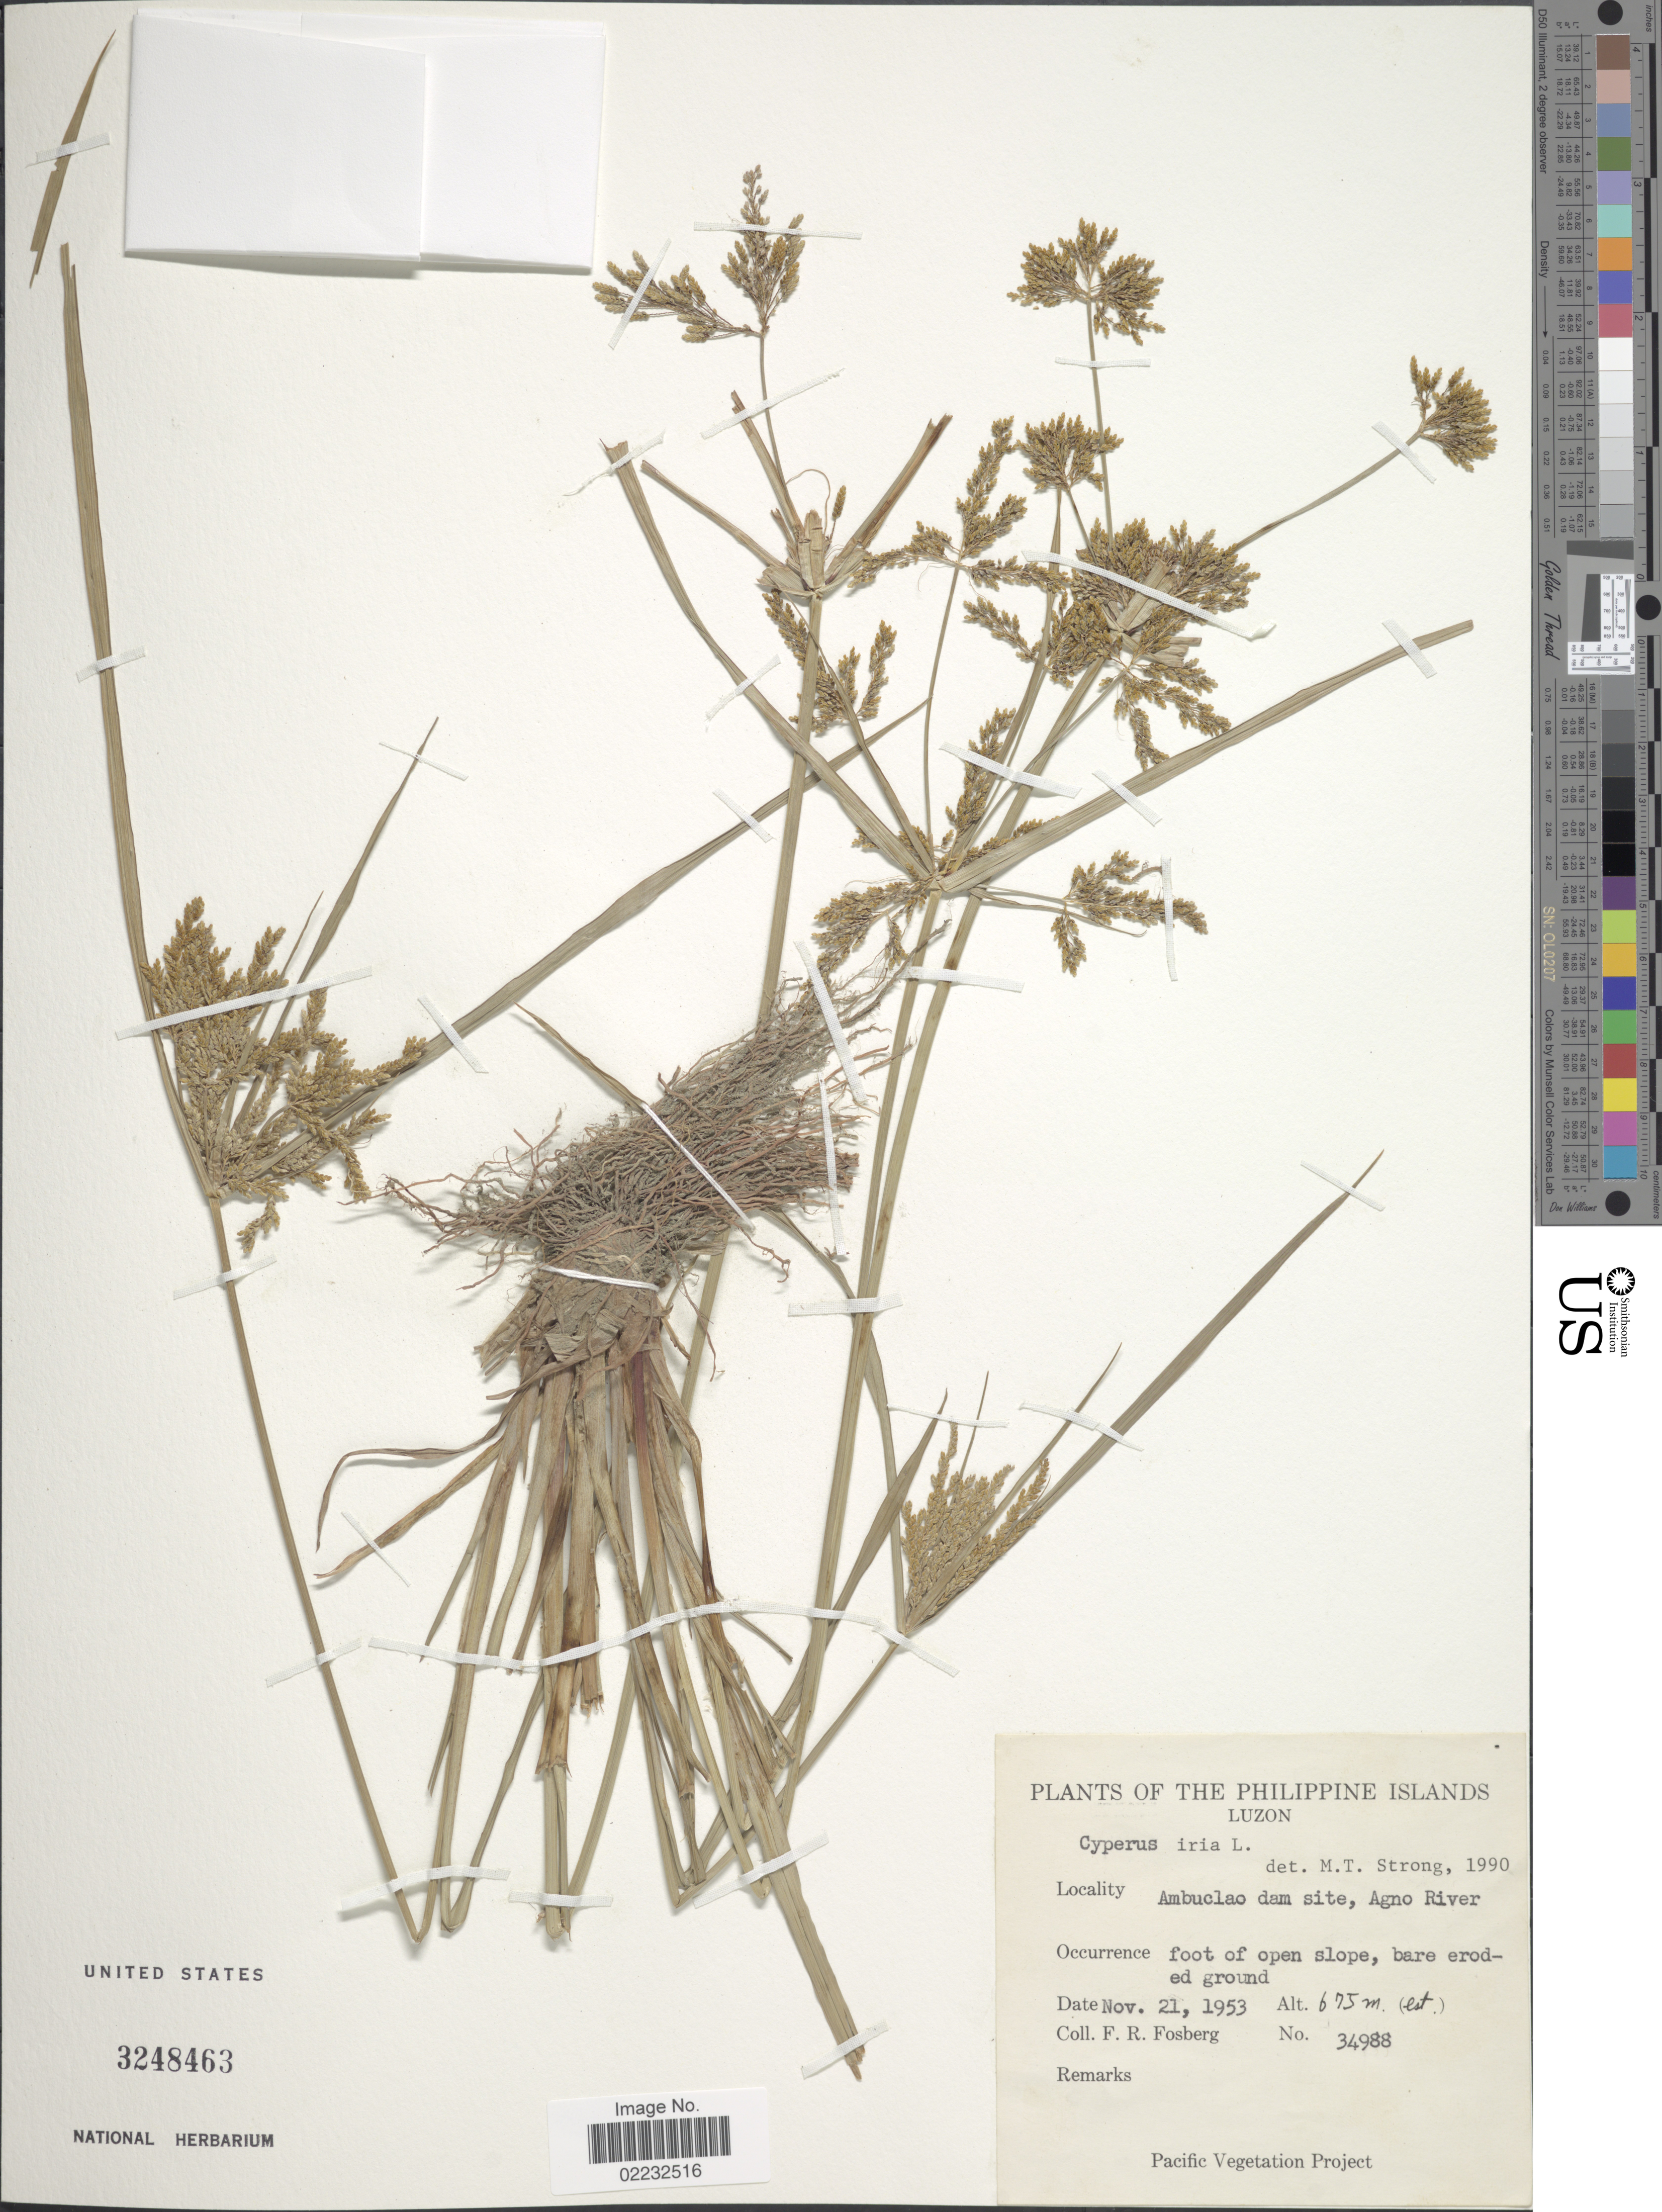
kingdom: Plantae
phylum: Tracheophyta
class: Liliopsida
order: Poales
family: Cyperaceae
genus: Cyperus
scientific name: Cyperus iria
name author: L.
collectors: F. R. Fosberg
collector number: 34988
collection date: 1953-11-21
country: Philippines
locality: Luzon, Ambuclao dam site, Agno River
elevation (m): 675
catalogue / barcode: US 3248463